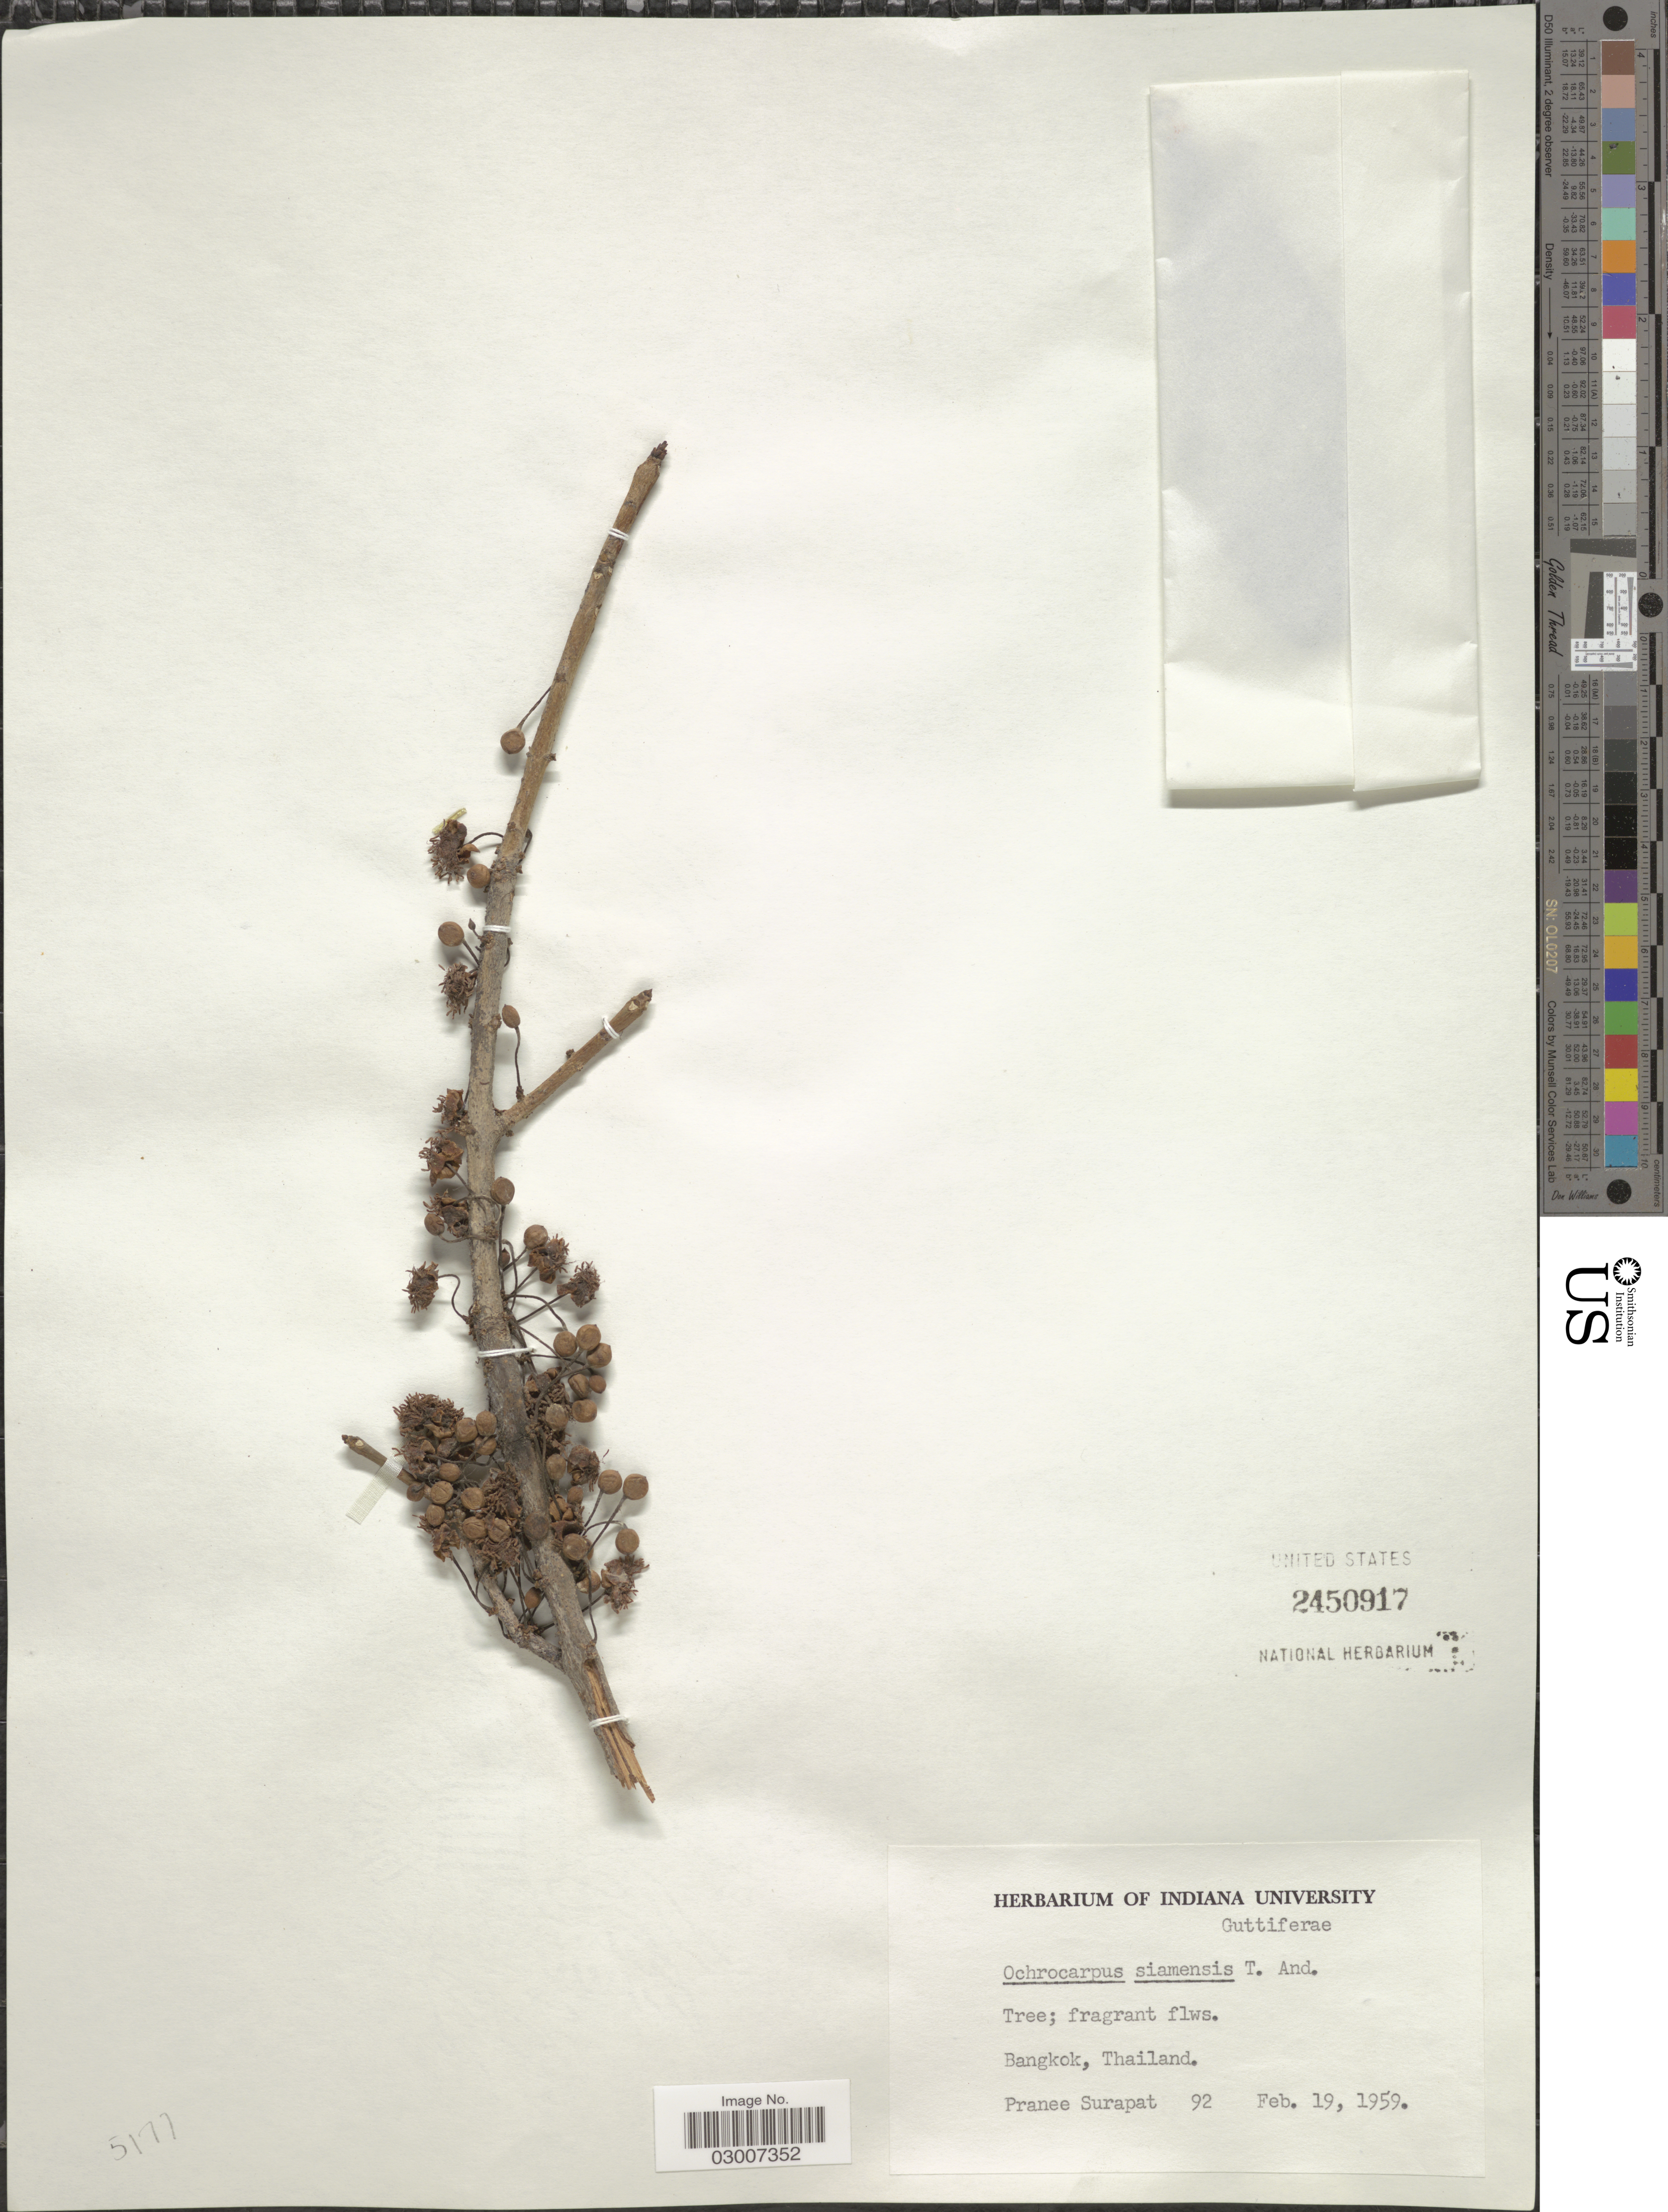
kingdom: Plantae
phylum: Tracheophyta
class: Magnoliopsida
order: Malpighiales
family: Calophyllaceae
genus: Mammea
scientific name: Mammea siamensis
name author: T. Anderson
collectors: P. Surapat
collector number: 92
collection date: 1959-02-19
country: Thailand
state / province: Bangkok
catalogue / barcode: US 2450917